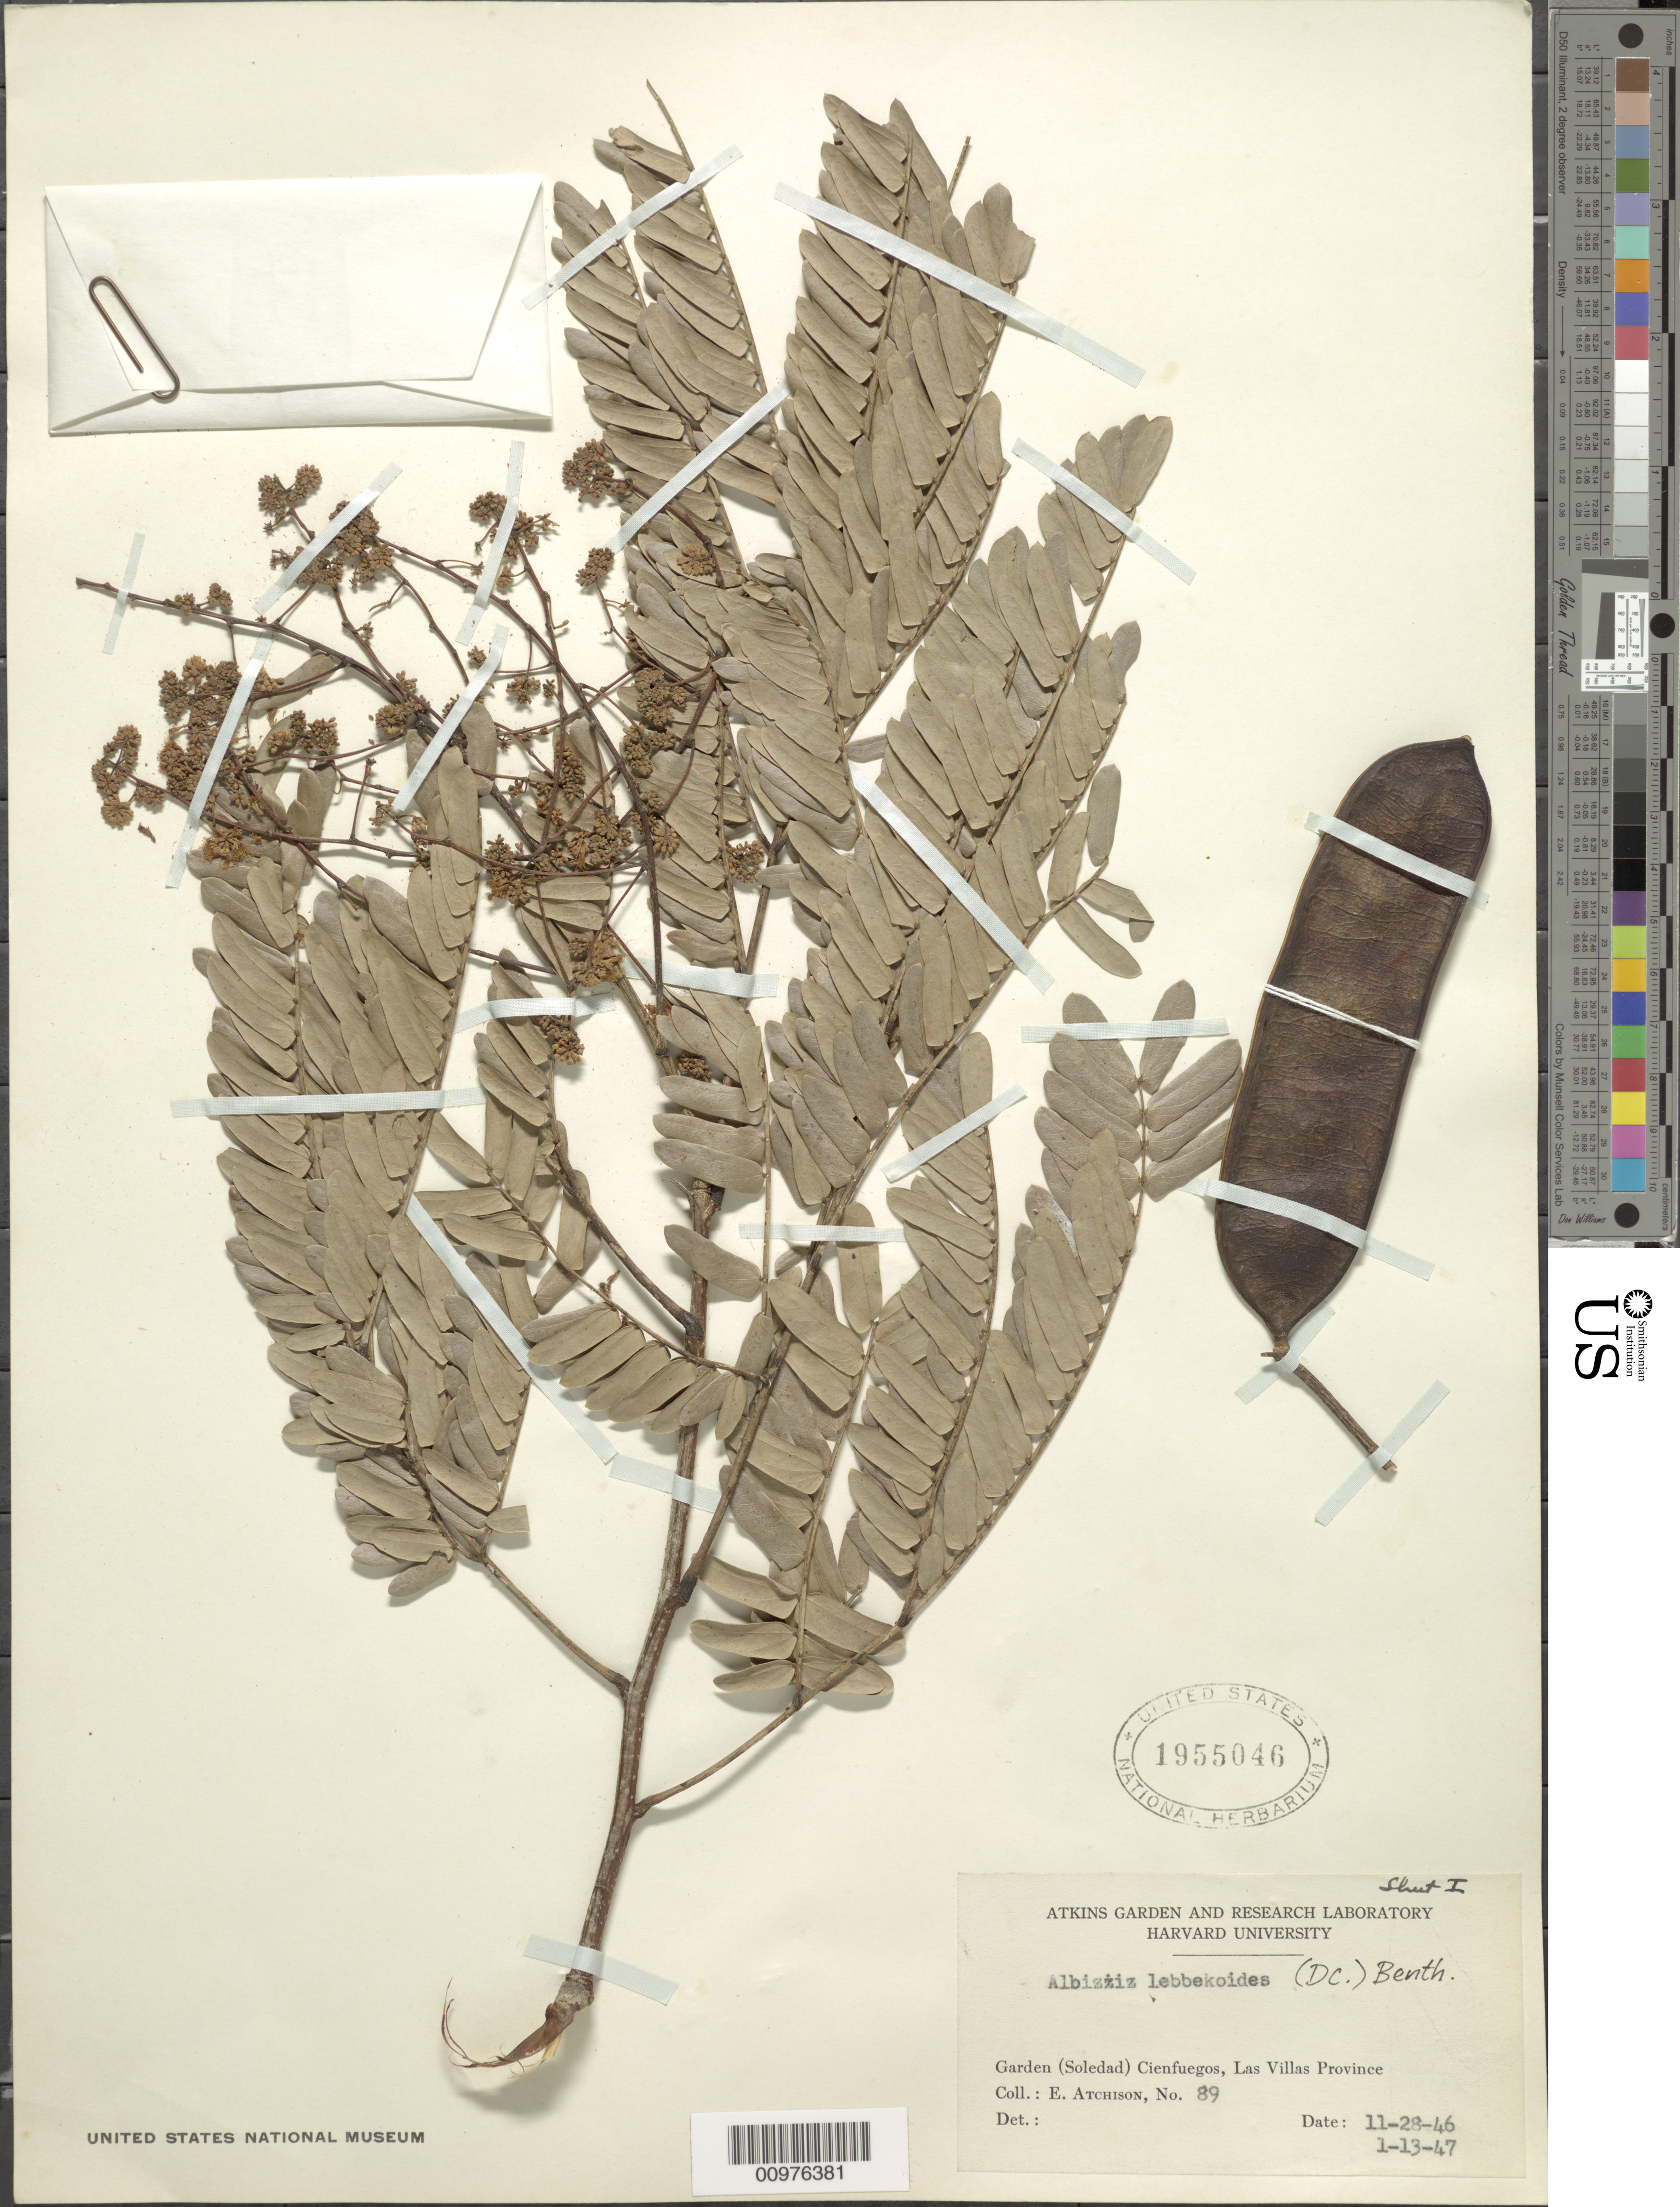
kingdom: Plantae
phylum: Tracheophyta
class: Magnoliopsida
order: Fabales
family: Fabaceae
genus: Albizia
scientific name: Albizia lebbekoides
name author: (DC.) Benth.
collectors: E. Atchison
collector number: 89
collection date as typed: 27 Nov 1946 and 13 Jan 1947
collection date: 1946-11-27,1947-01-13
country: Cuba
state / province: Cienfuegos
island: Cuba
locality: Las Villas Province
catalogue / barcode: US 1955046